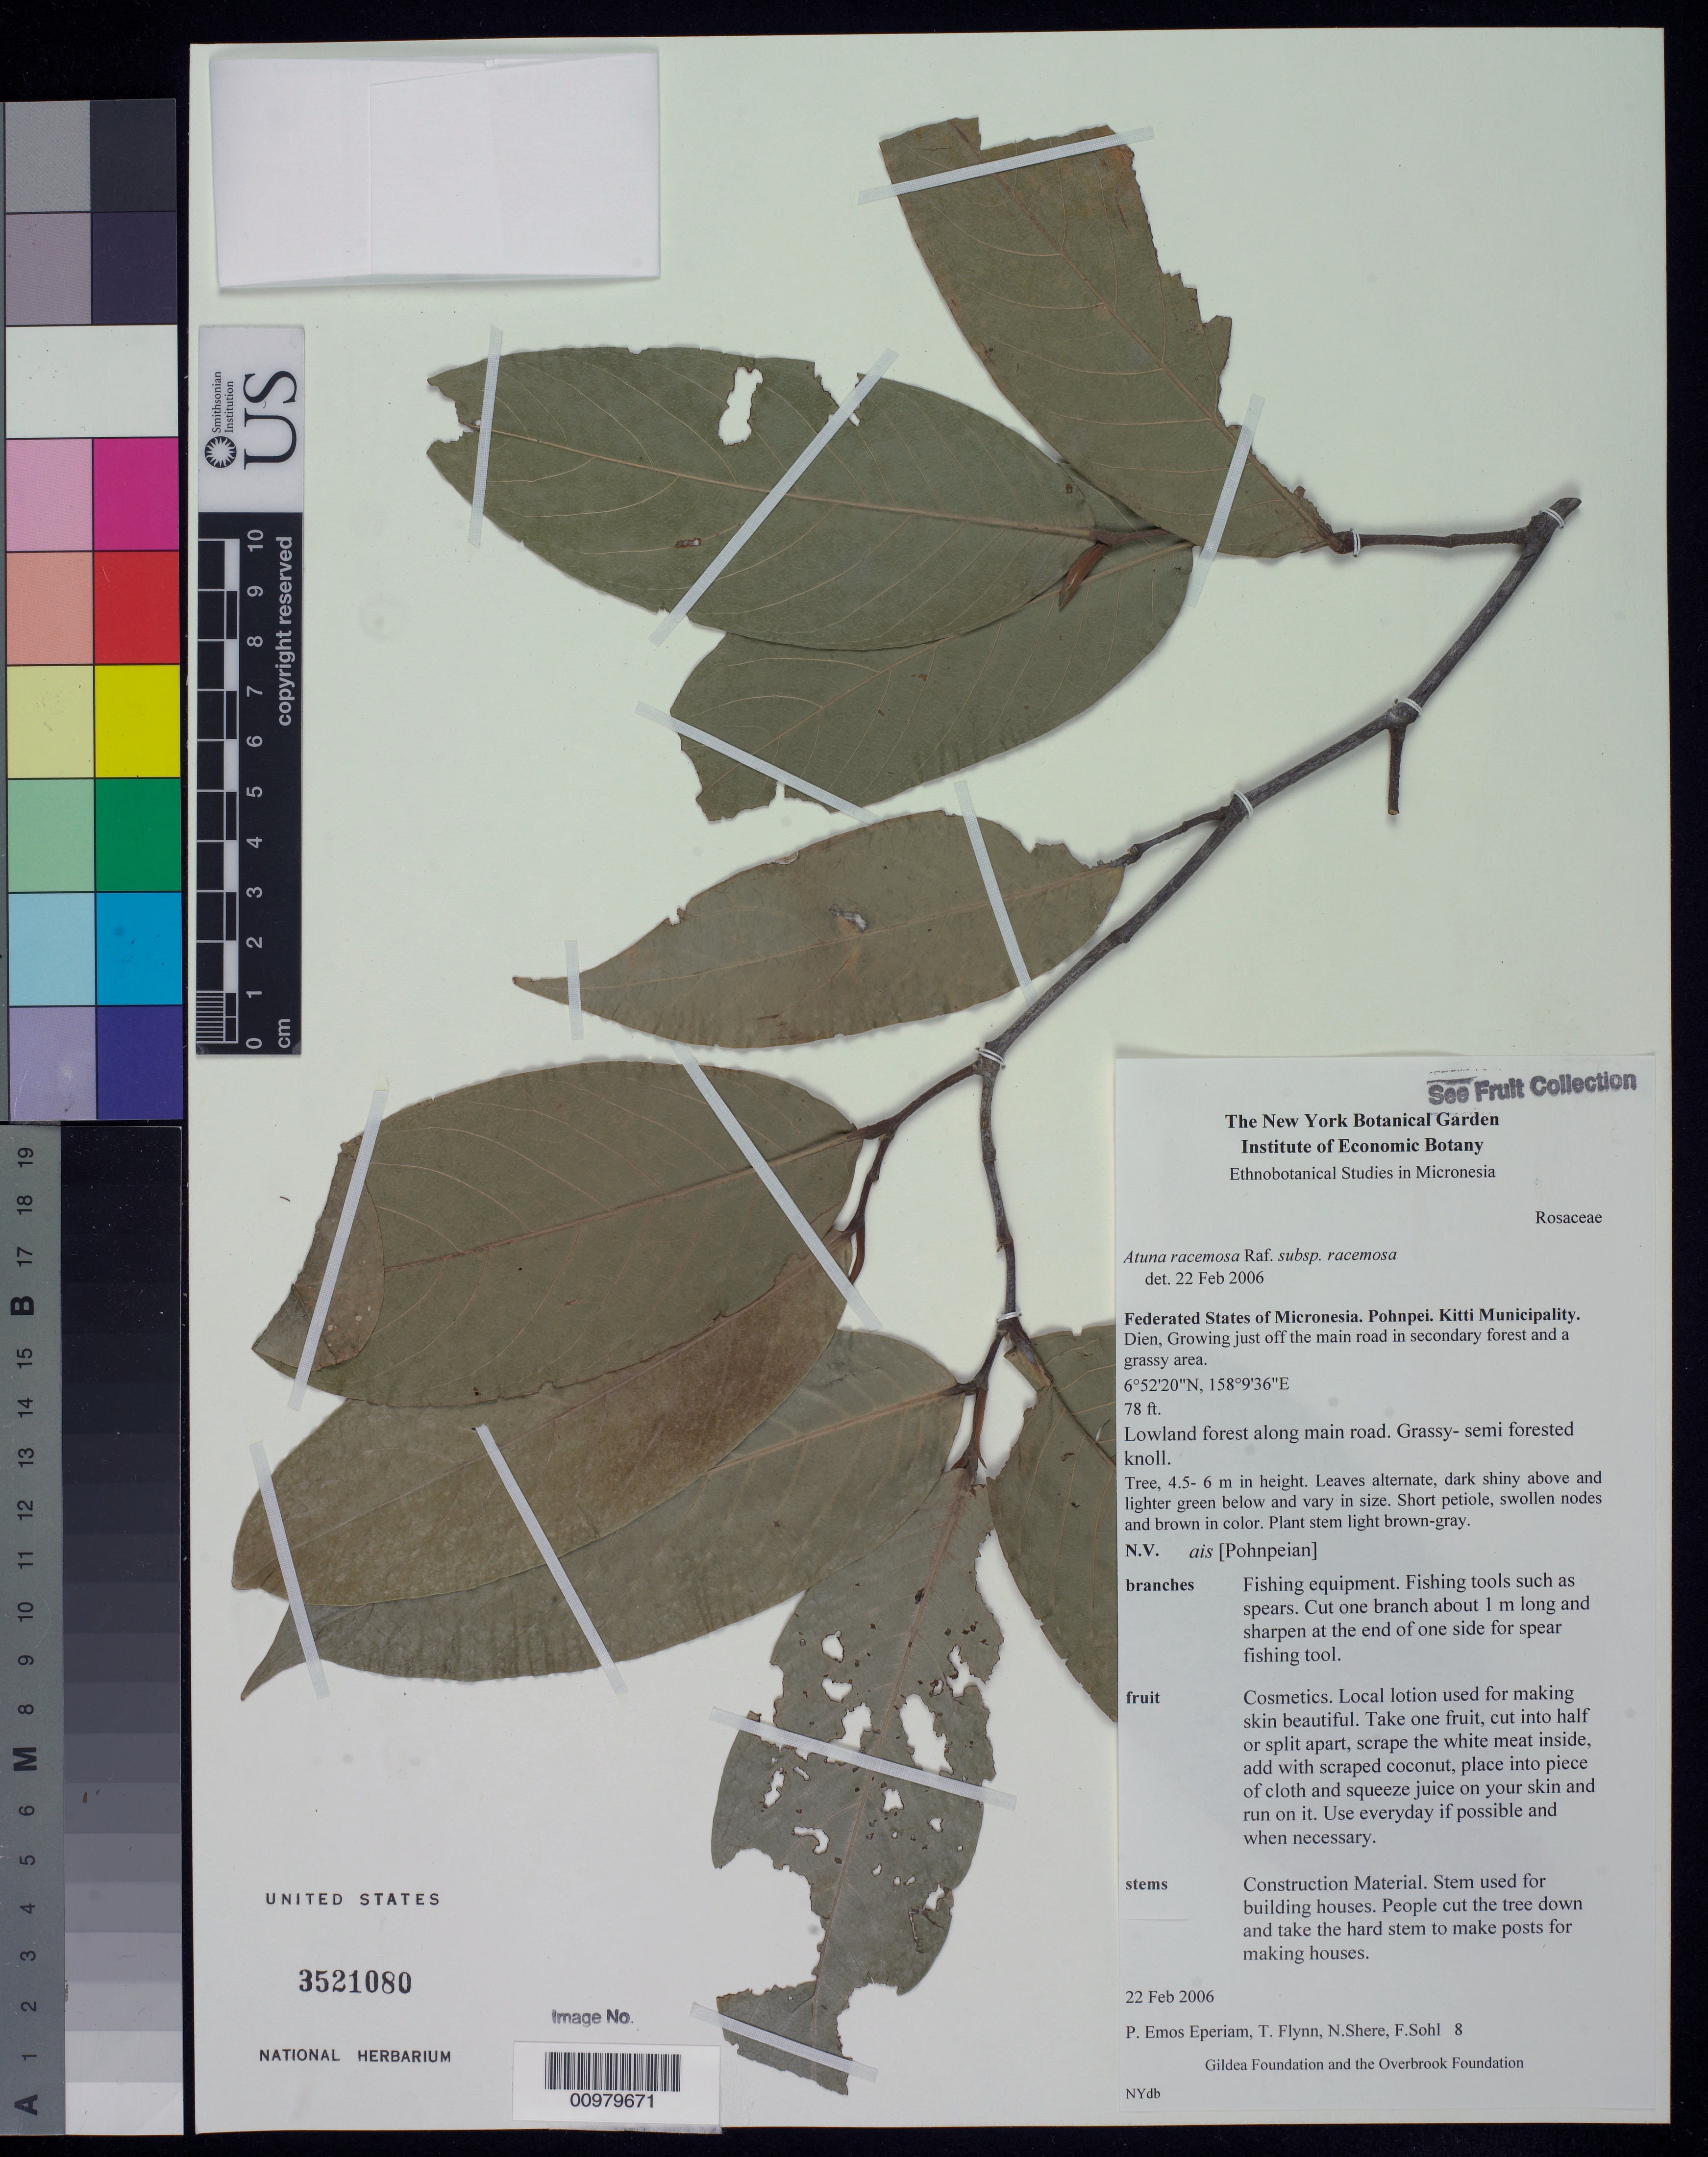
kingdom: Plantae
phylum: Tracheophyta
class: Magnoliopsida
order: Malpighiales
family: Chrysobalanaceae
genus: Atuna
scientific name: Atuna racemosa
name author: Raf.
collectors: P. Eperiam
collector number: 8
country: Micronesia, Federated States of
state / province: Pohnpei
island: Pohnpei [Ponape]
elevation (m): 24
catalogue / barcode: US 3521080